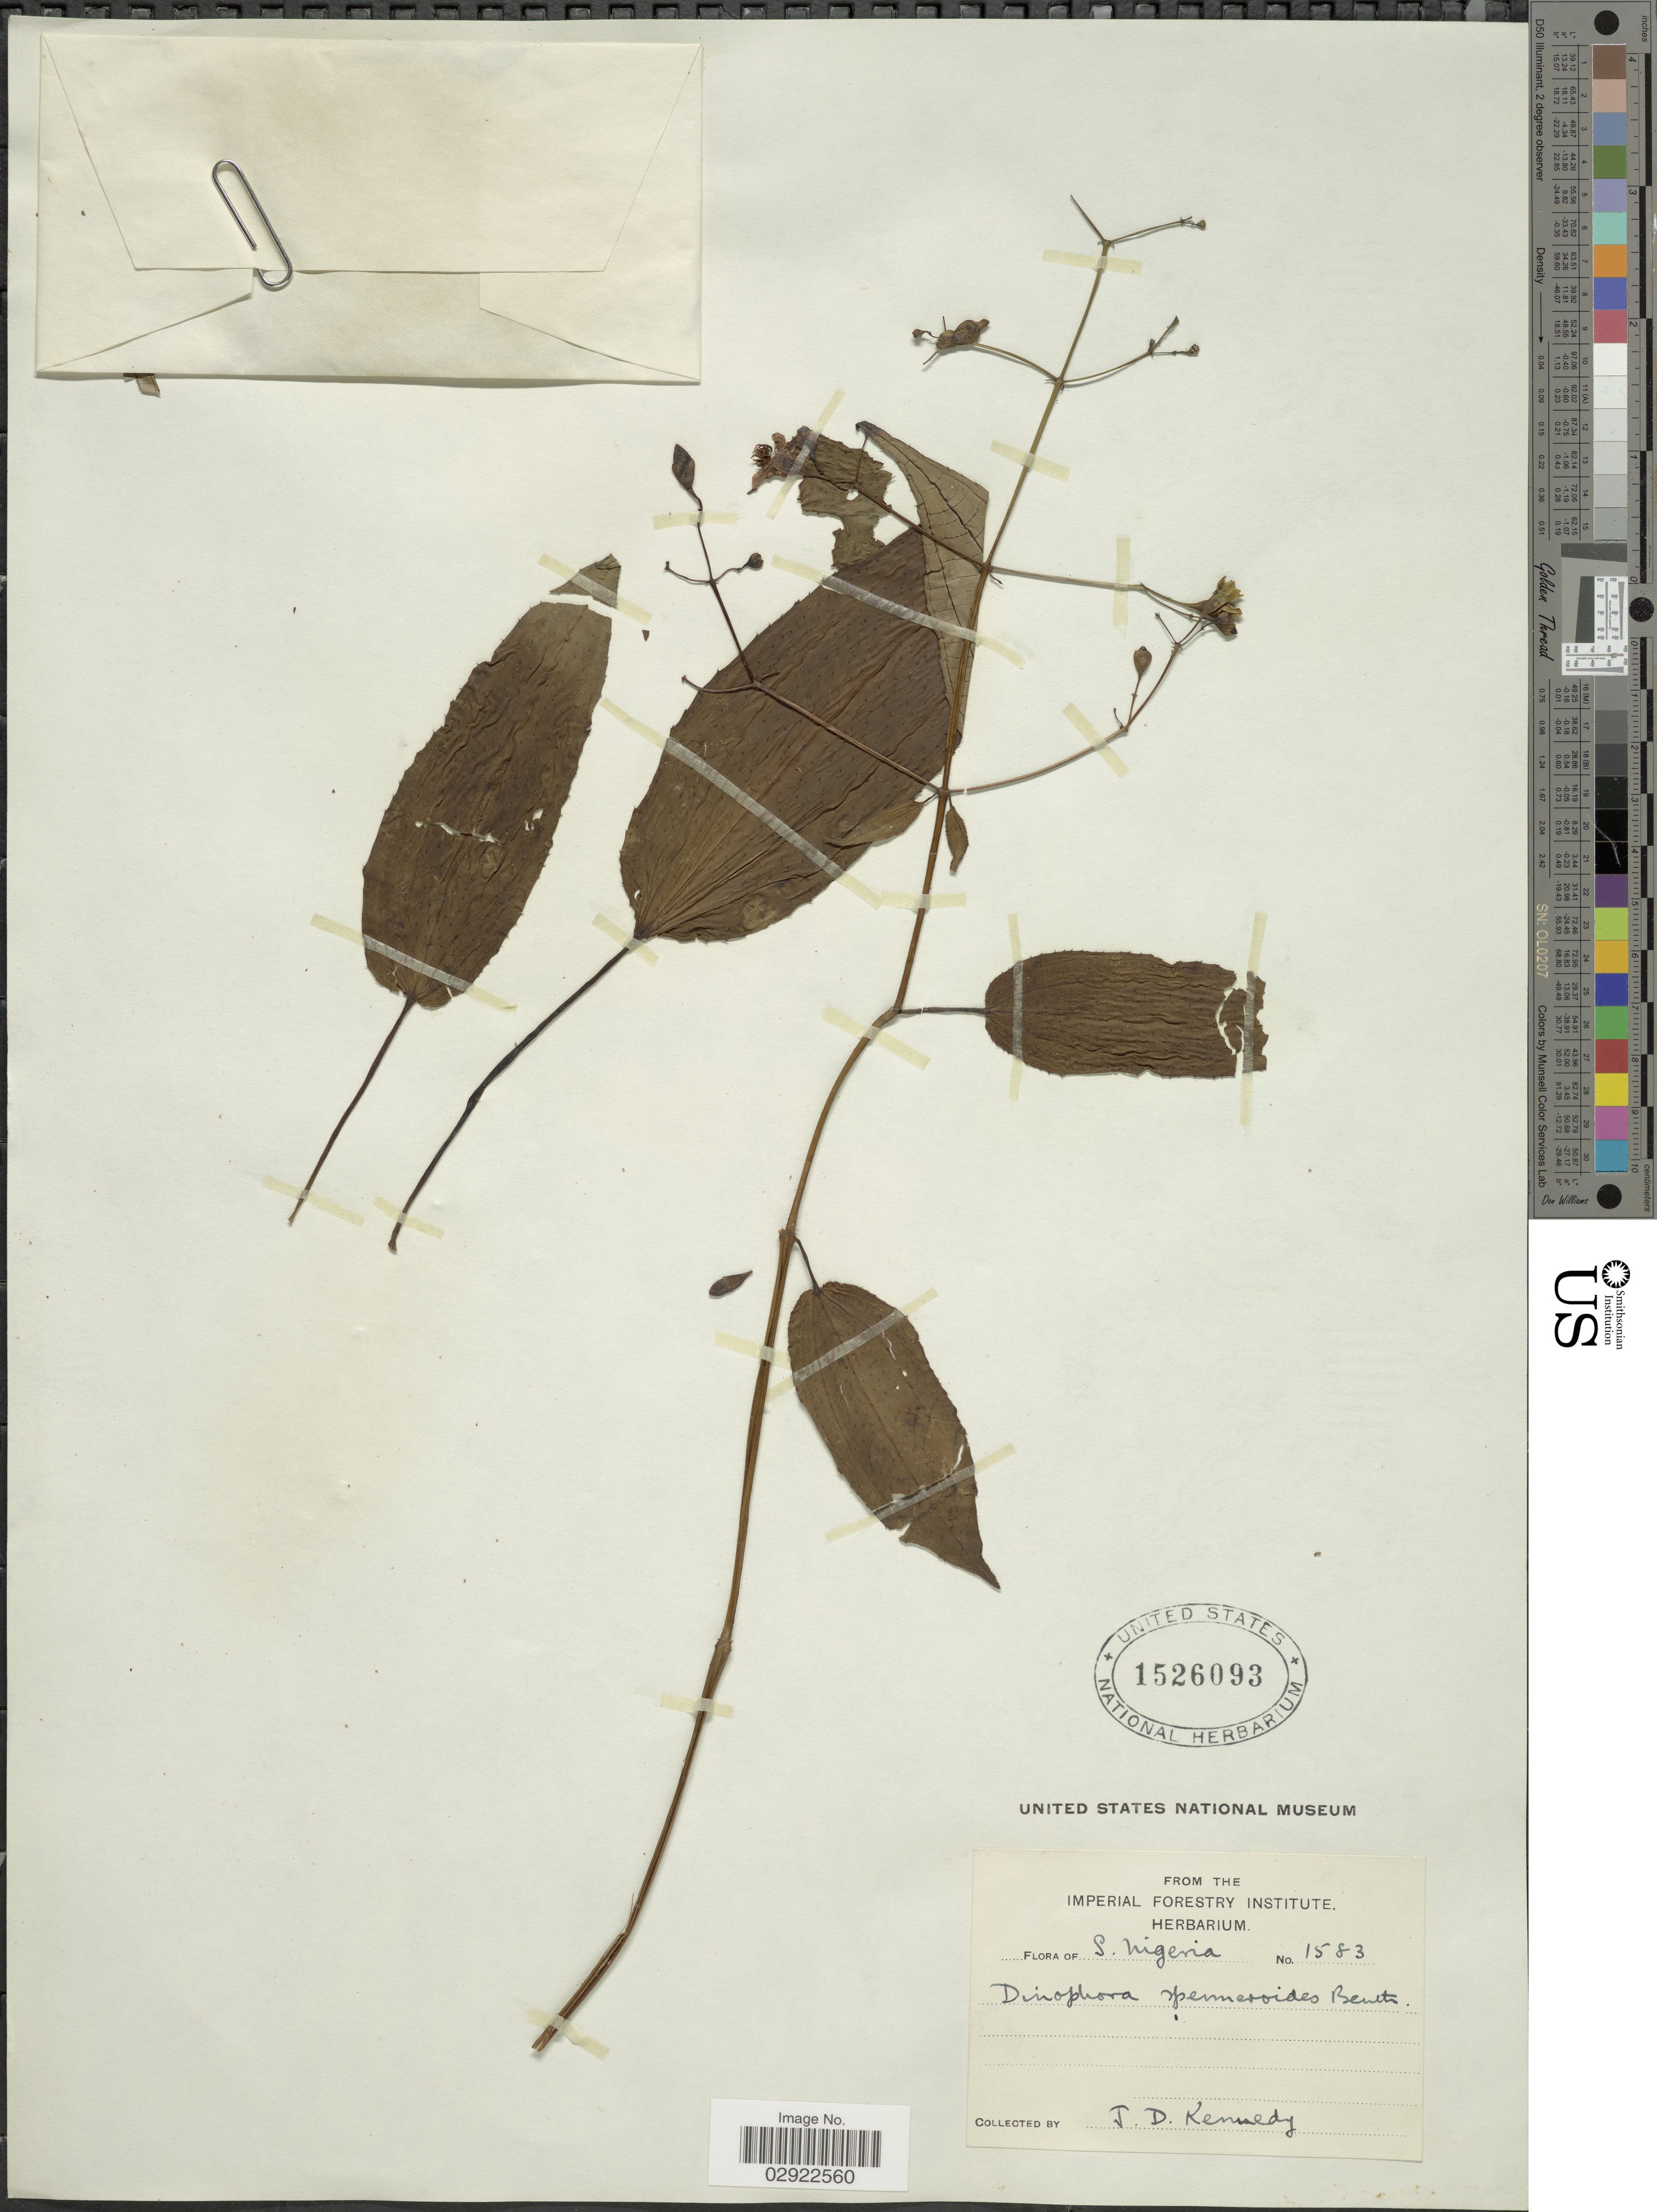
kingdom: Plantae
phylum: Tracheophyta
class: Magnoliopsida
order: Myrtales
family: Melastomataceae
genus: Dinophora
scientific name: Dinophora spenneroides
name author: Benth.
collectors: J. D. Kennedy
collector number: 1583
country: Nigeria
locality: S. Nigeria.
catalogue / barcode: US 1526093